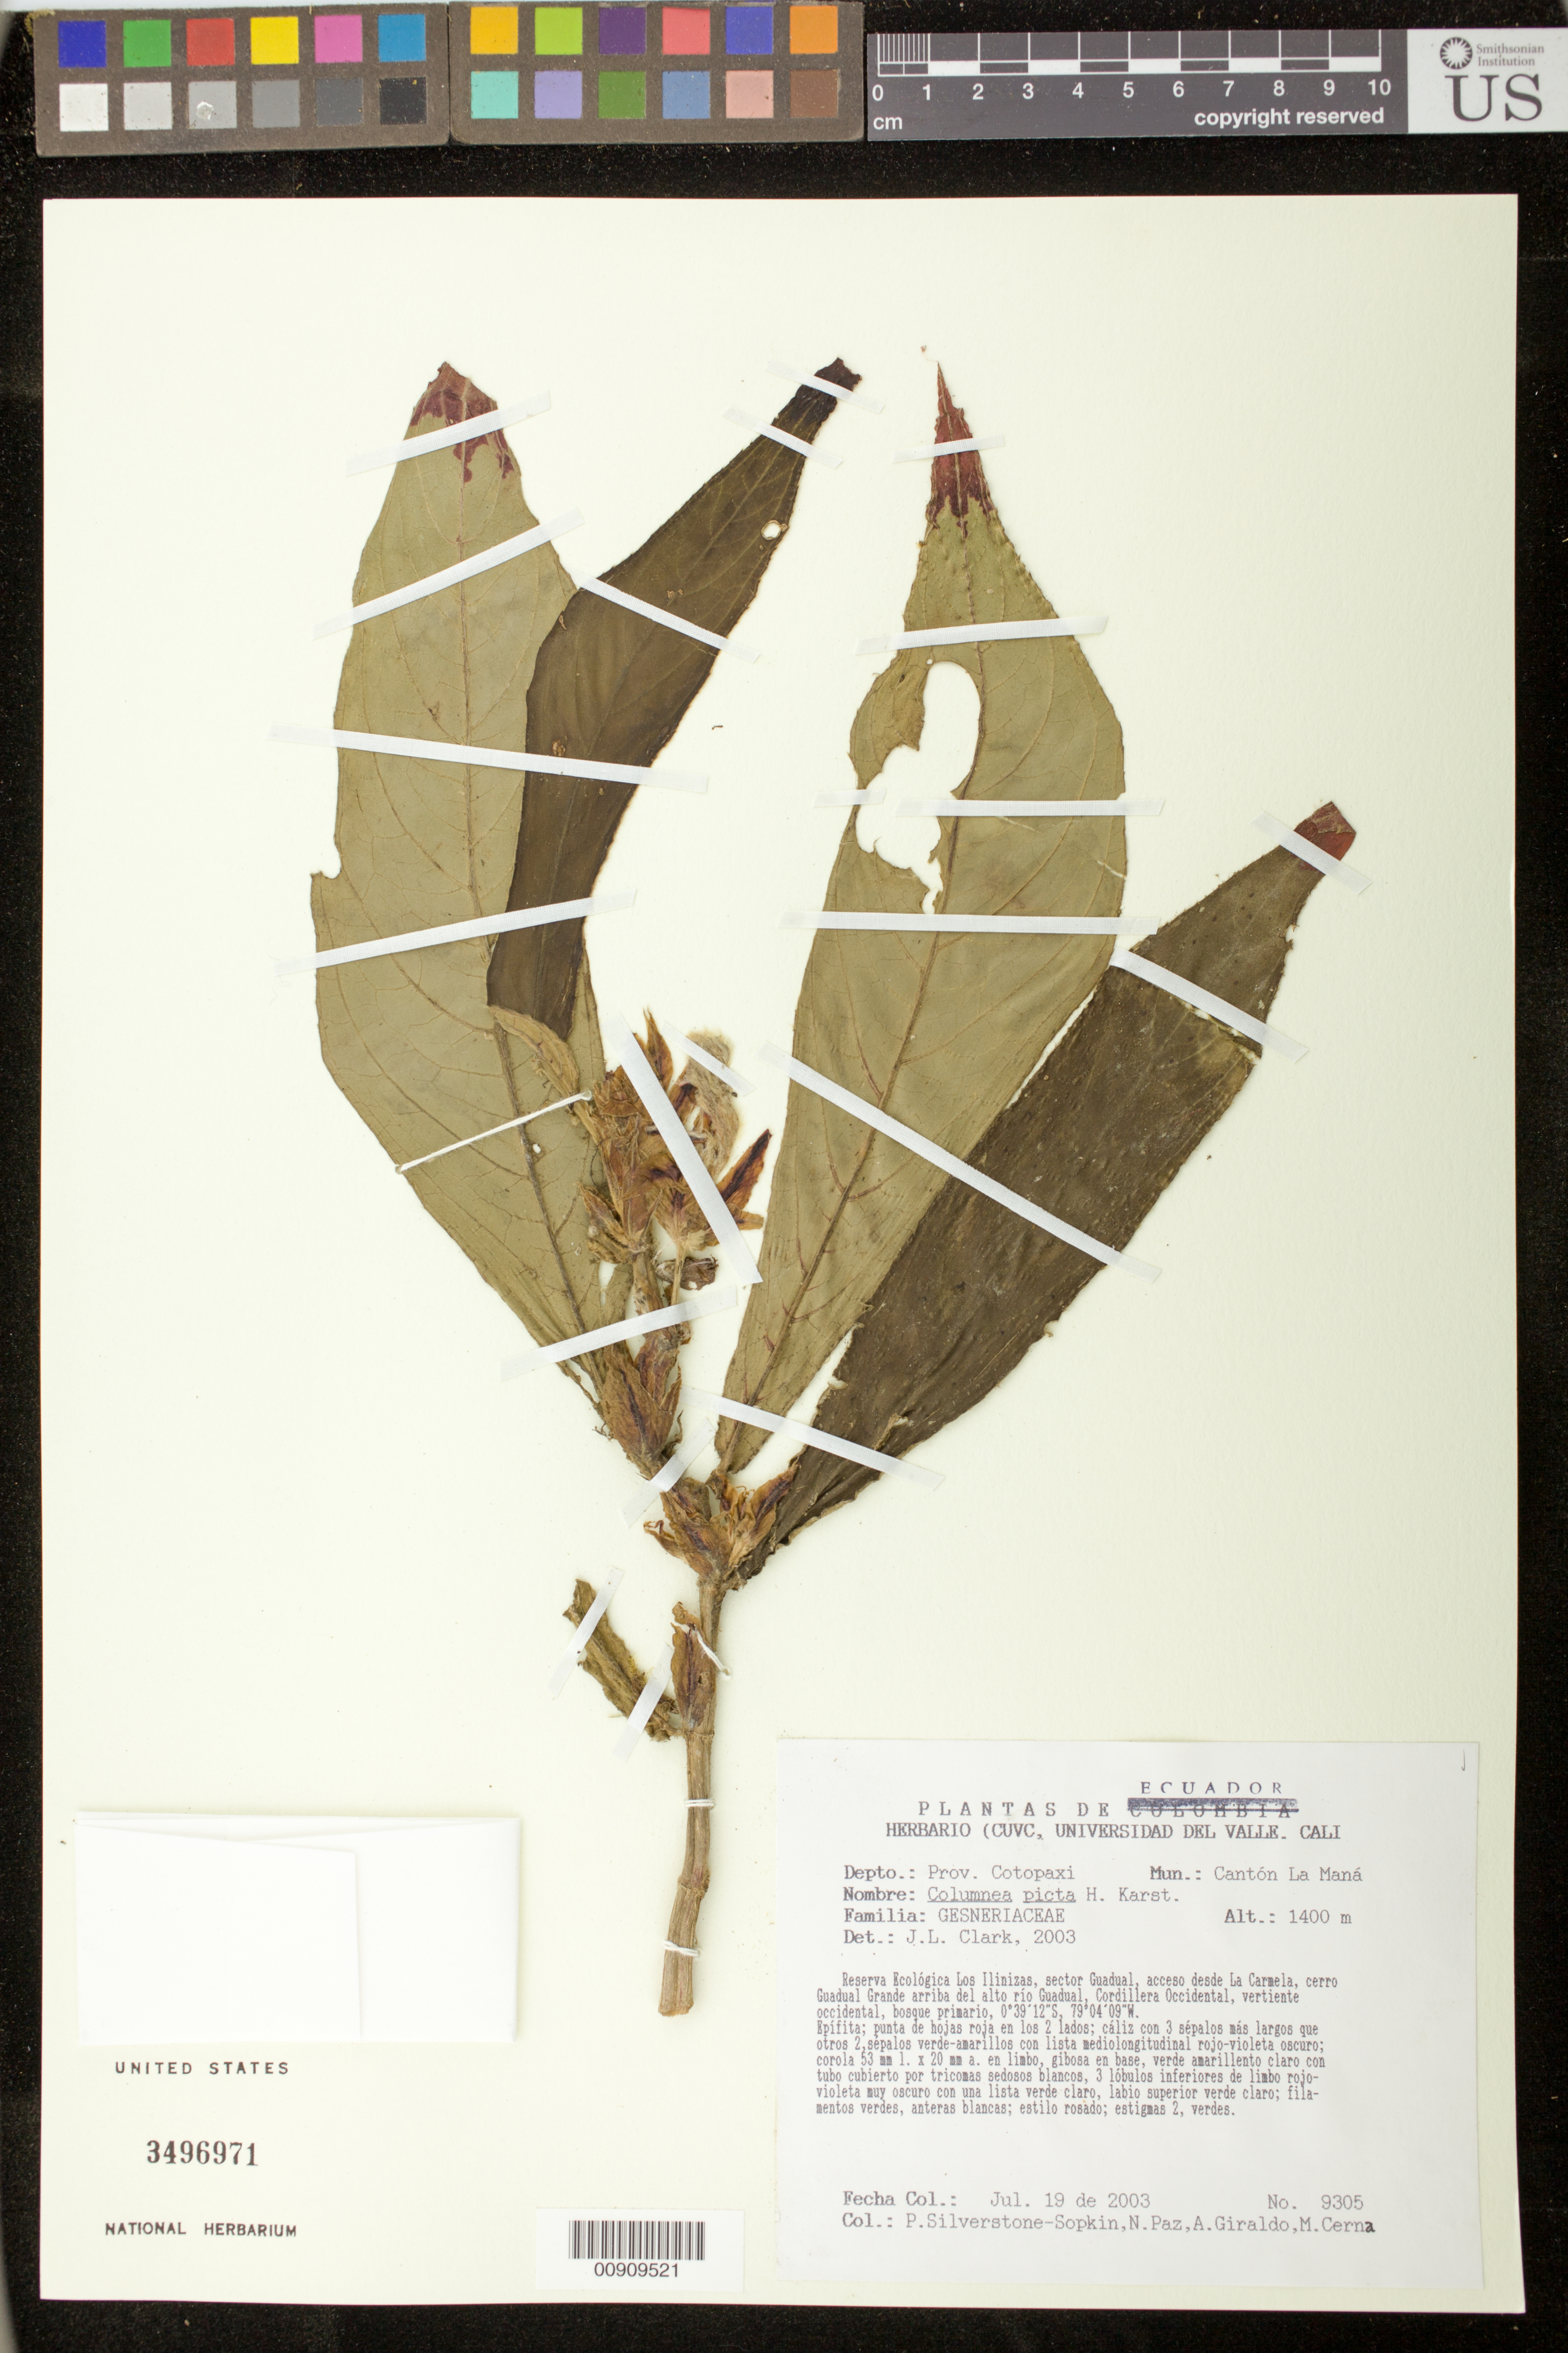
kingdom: Plantae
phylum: Tracheophyta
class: Magnoliopsida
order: Lamiales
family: Gesneriaceae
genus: Columnea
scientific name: Columnea karsteniana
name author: Singh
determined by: Skog, Laurence E.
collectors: P. A. Silverstone-Sopkin, N. Paz, A. Giraldo & M. Cerna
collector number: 9305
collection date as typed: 19 Jul 2003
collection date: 2003-07-19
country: Ecuador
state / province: Cotopaxi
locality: Cantón La Maná. Reserva Ecológica Los Ilinizas, sector Guadual, acceso desde La Carmela, cerro Guadual Grande arriba del alto rio Guadual, Cordillera Occidental, vertiente occidental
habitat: Bosque primario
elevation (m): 1400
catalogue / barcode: US 3496971